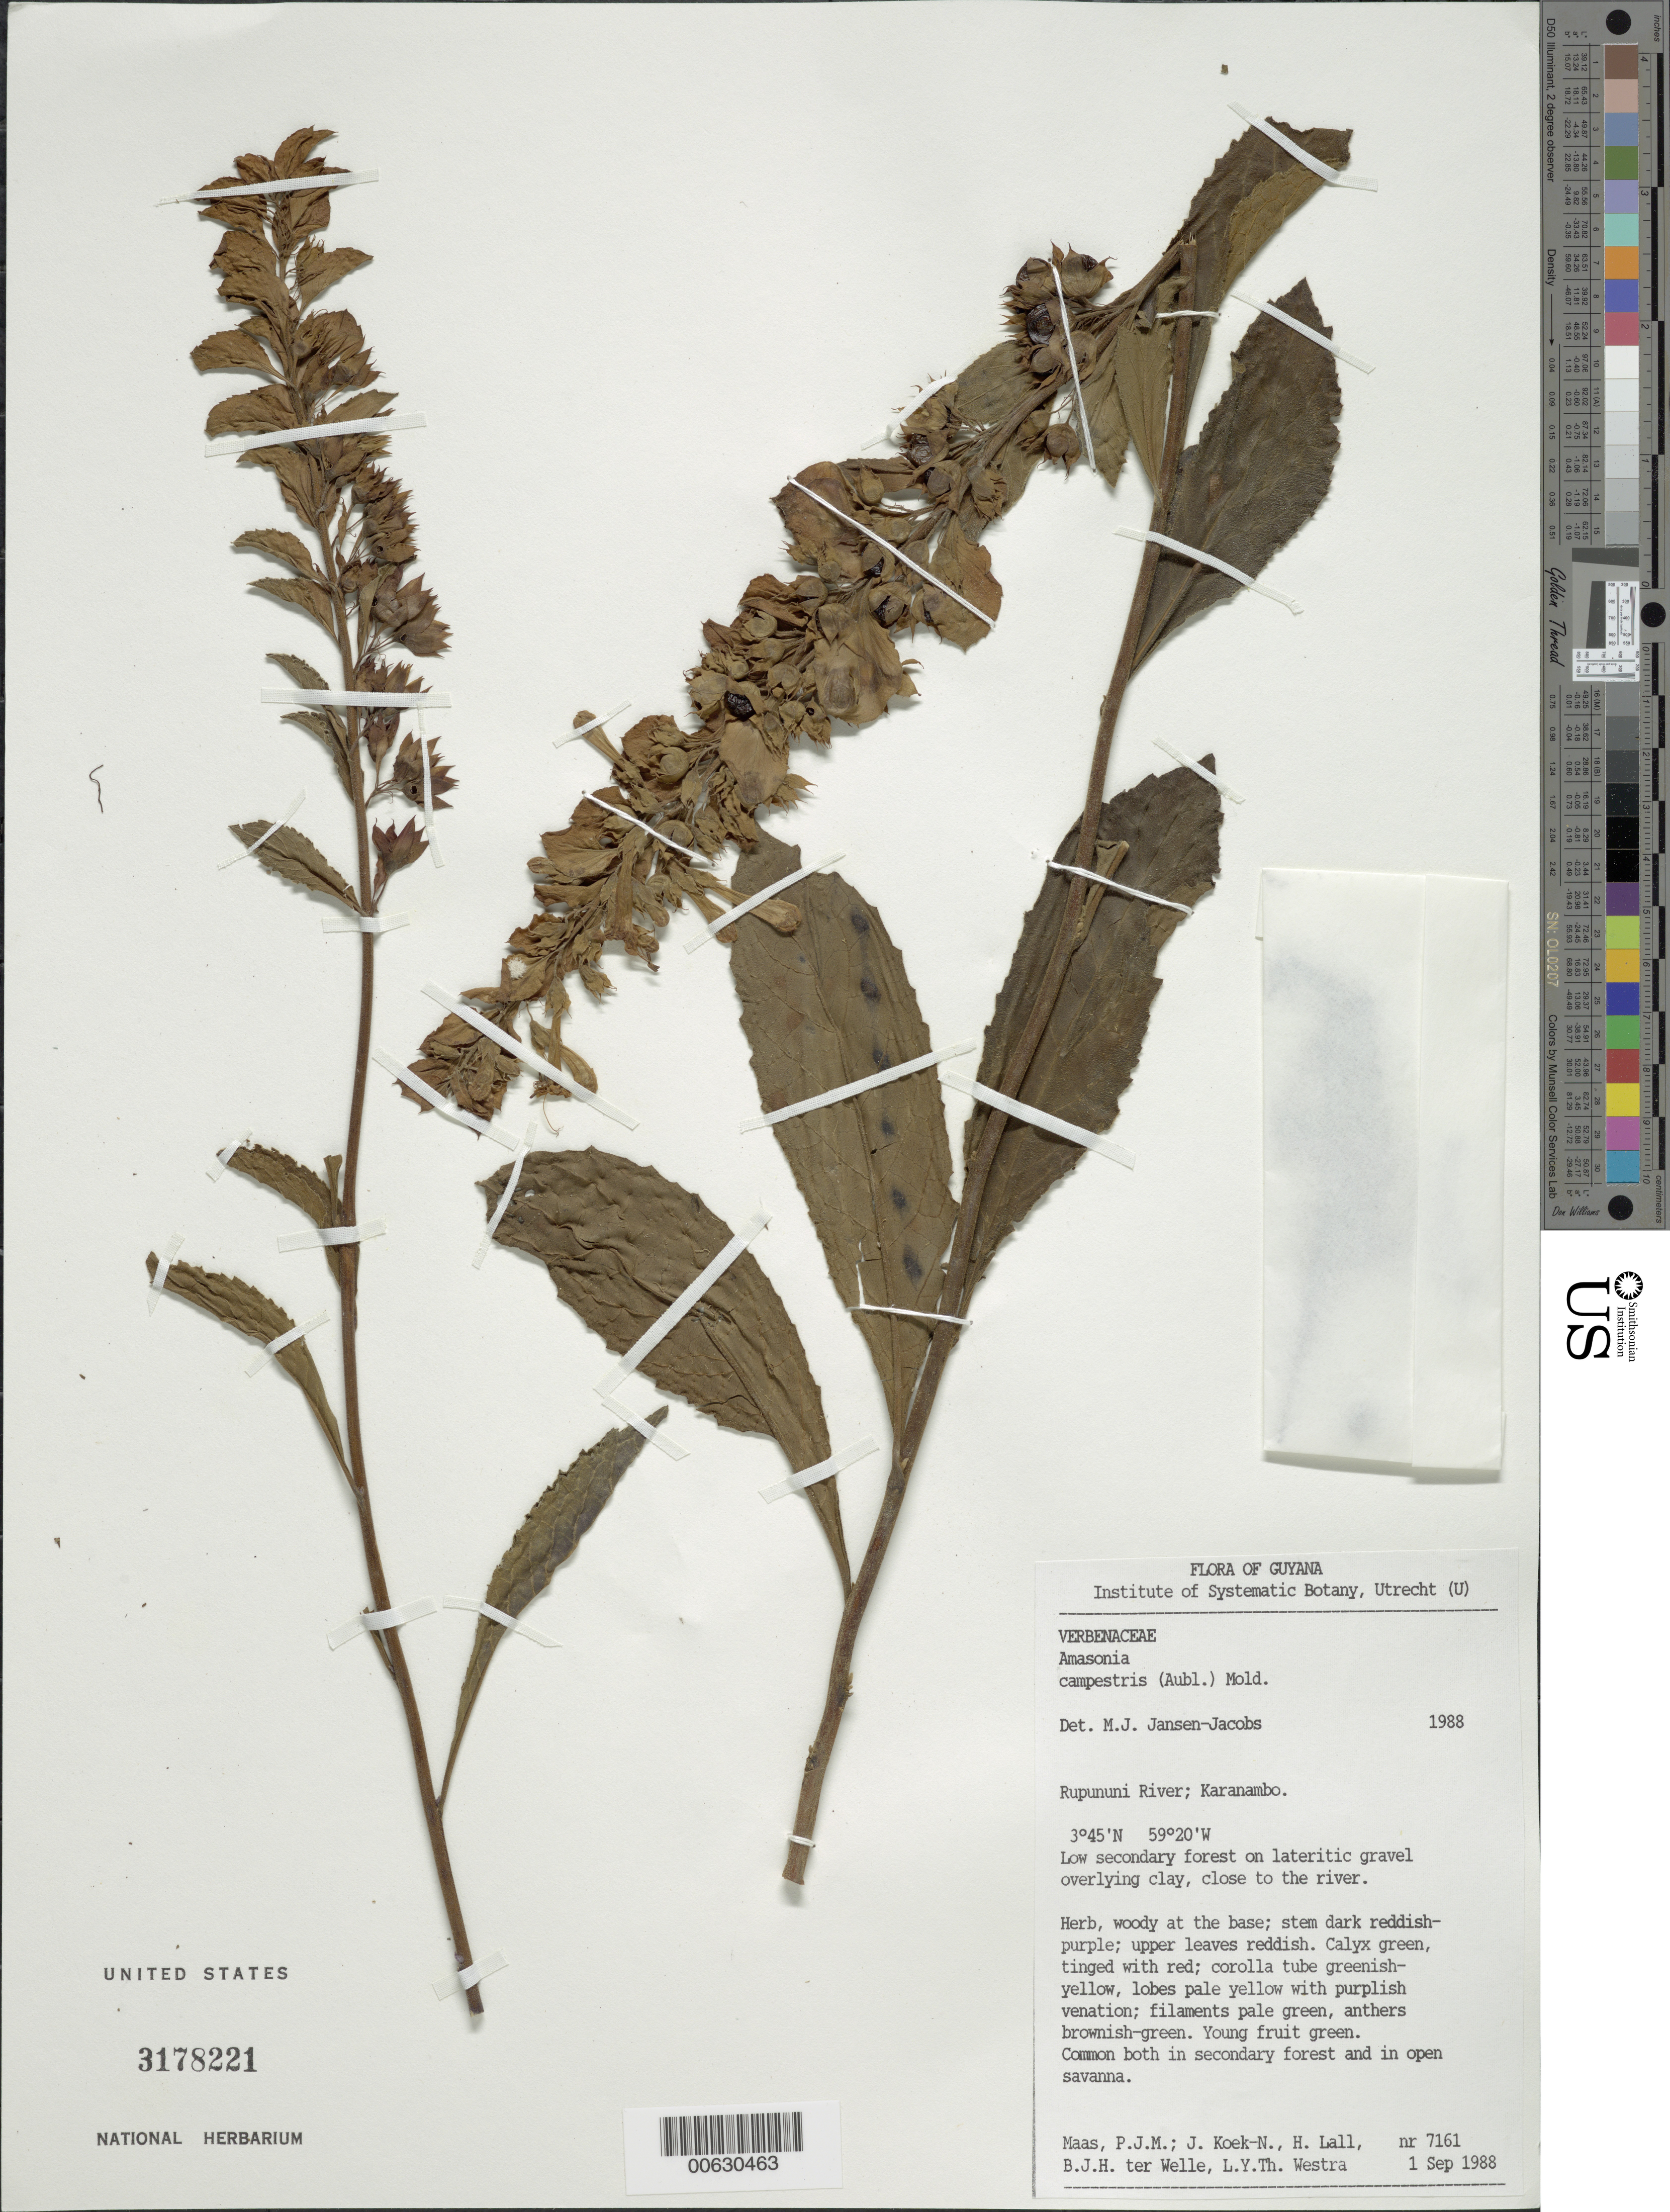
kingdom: Plantae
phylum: Tracheophyta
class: Magnoliopsida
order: Lamiales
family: Lamiaceae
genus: Amasonia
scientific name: Amasonia campestris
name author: (Aubl.) Moldenke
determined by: Jansen-Jacobs, M. J., (U), Nationaal Herbarium Nederland, Utrecht University branch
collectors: P. Maas, J. Koek-Noorman, H. Lall, B. Welle & L. Y. T. Westra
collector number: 7161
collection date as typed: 1-Sep-88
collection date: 1988-09-01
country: Guyana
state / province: U. Takutu-U. Essequibo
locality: Karanambo, Rupununi River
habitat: Low secondary forest on lateritic gravel overlying clay, close to the river; common in both secondary forest and open savanna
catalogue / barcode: US 3178221